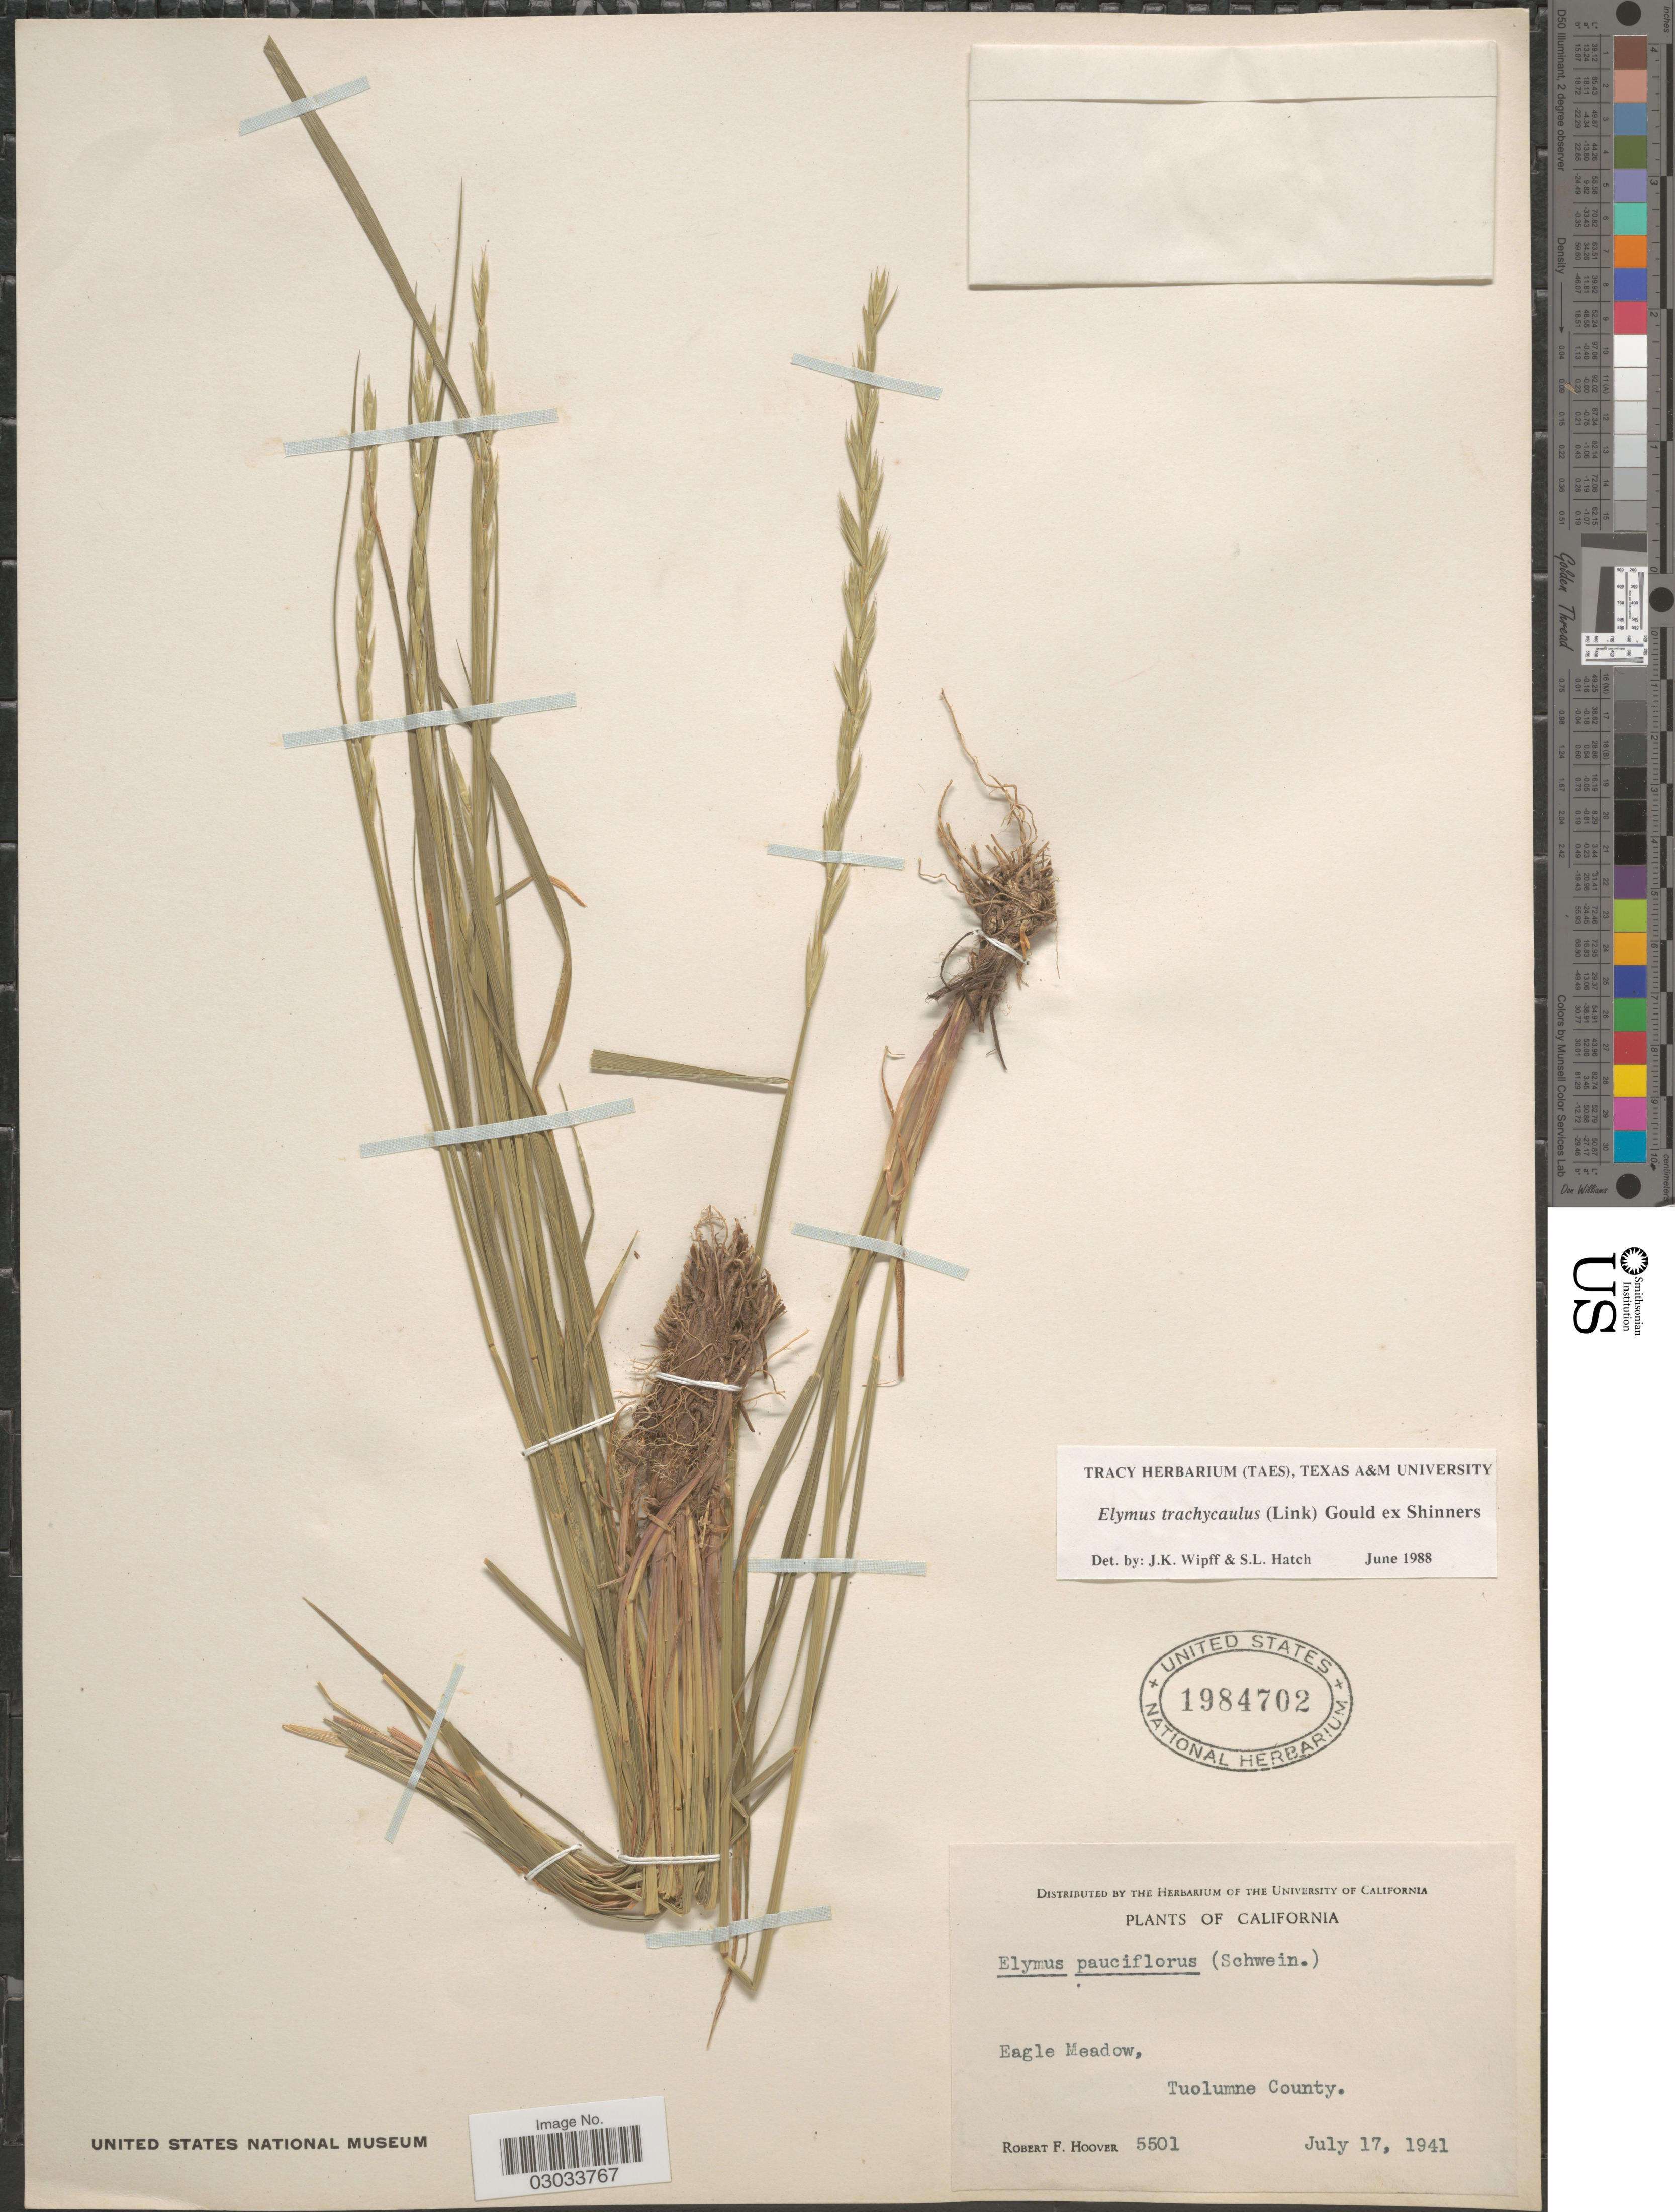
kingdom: Plantae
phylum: Tracheophyta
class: Liliopsida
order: Poales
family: Poaceae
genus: Elymus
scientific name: Elymus trachycaulus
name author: (Link) Gould ex Shinners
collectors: R. F. Hoover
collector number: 5501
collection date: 1941-07-17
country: United States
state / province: California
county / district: Tuolumne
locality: Eagle Meadow, Tuolumne County.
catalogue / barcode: US 1984702